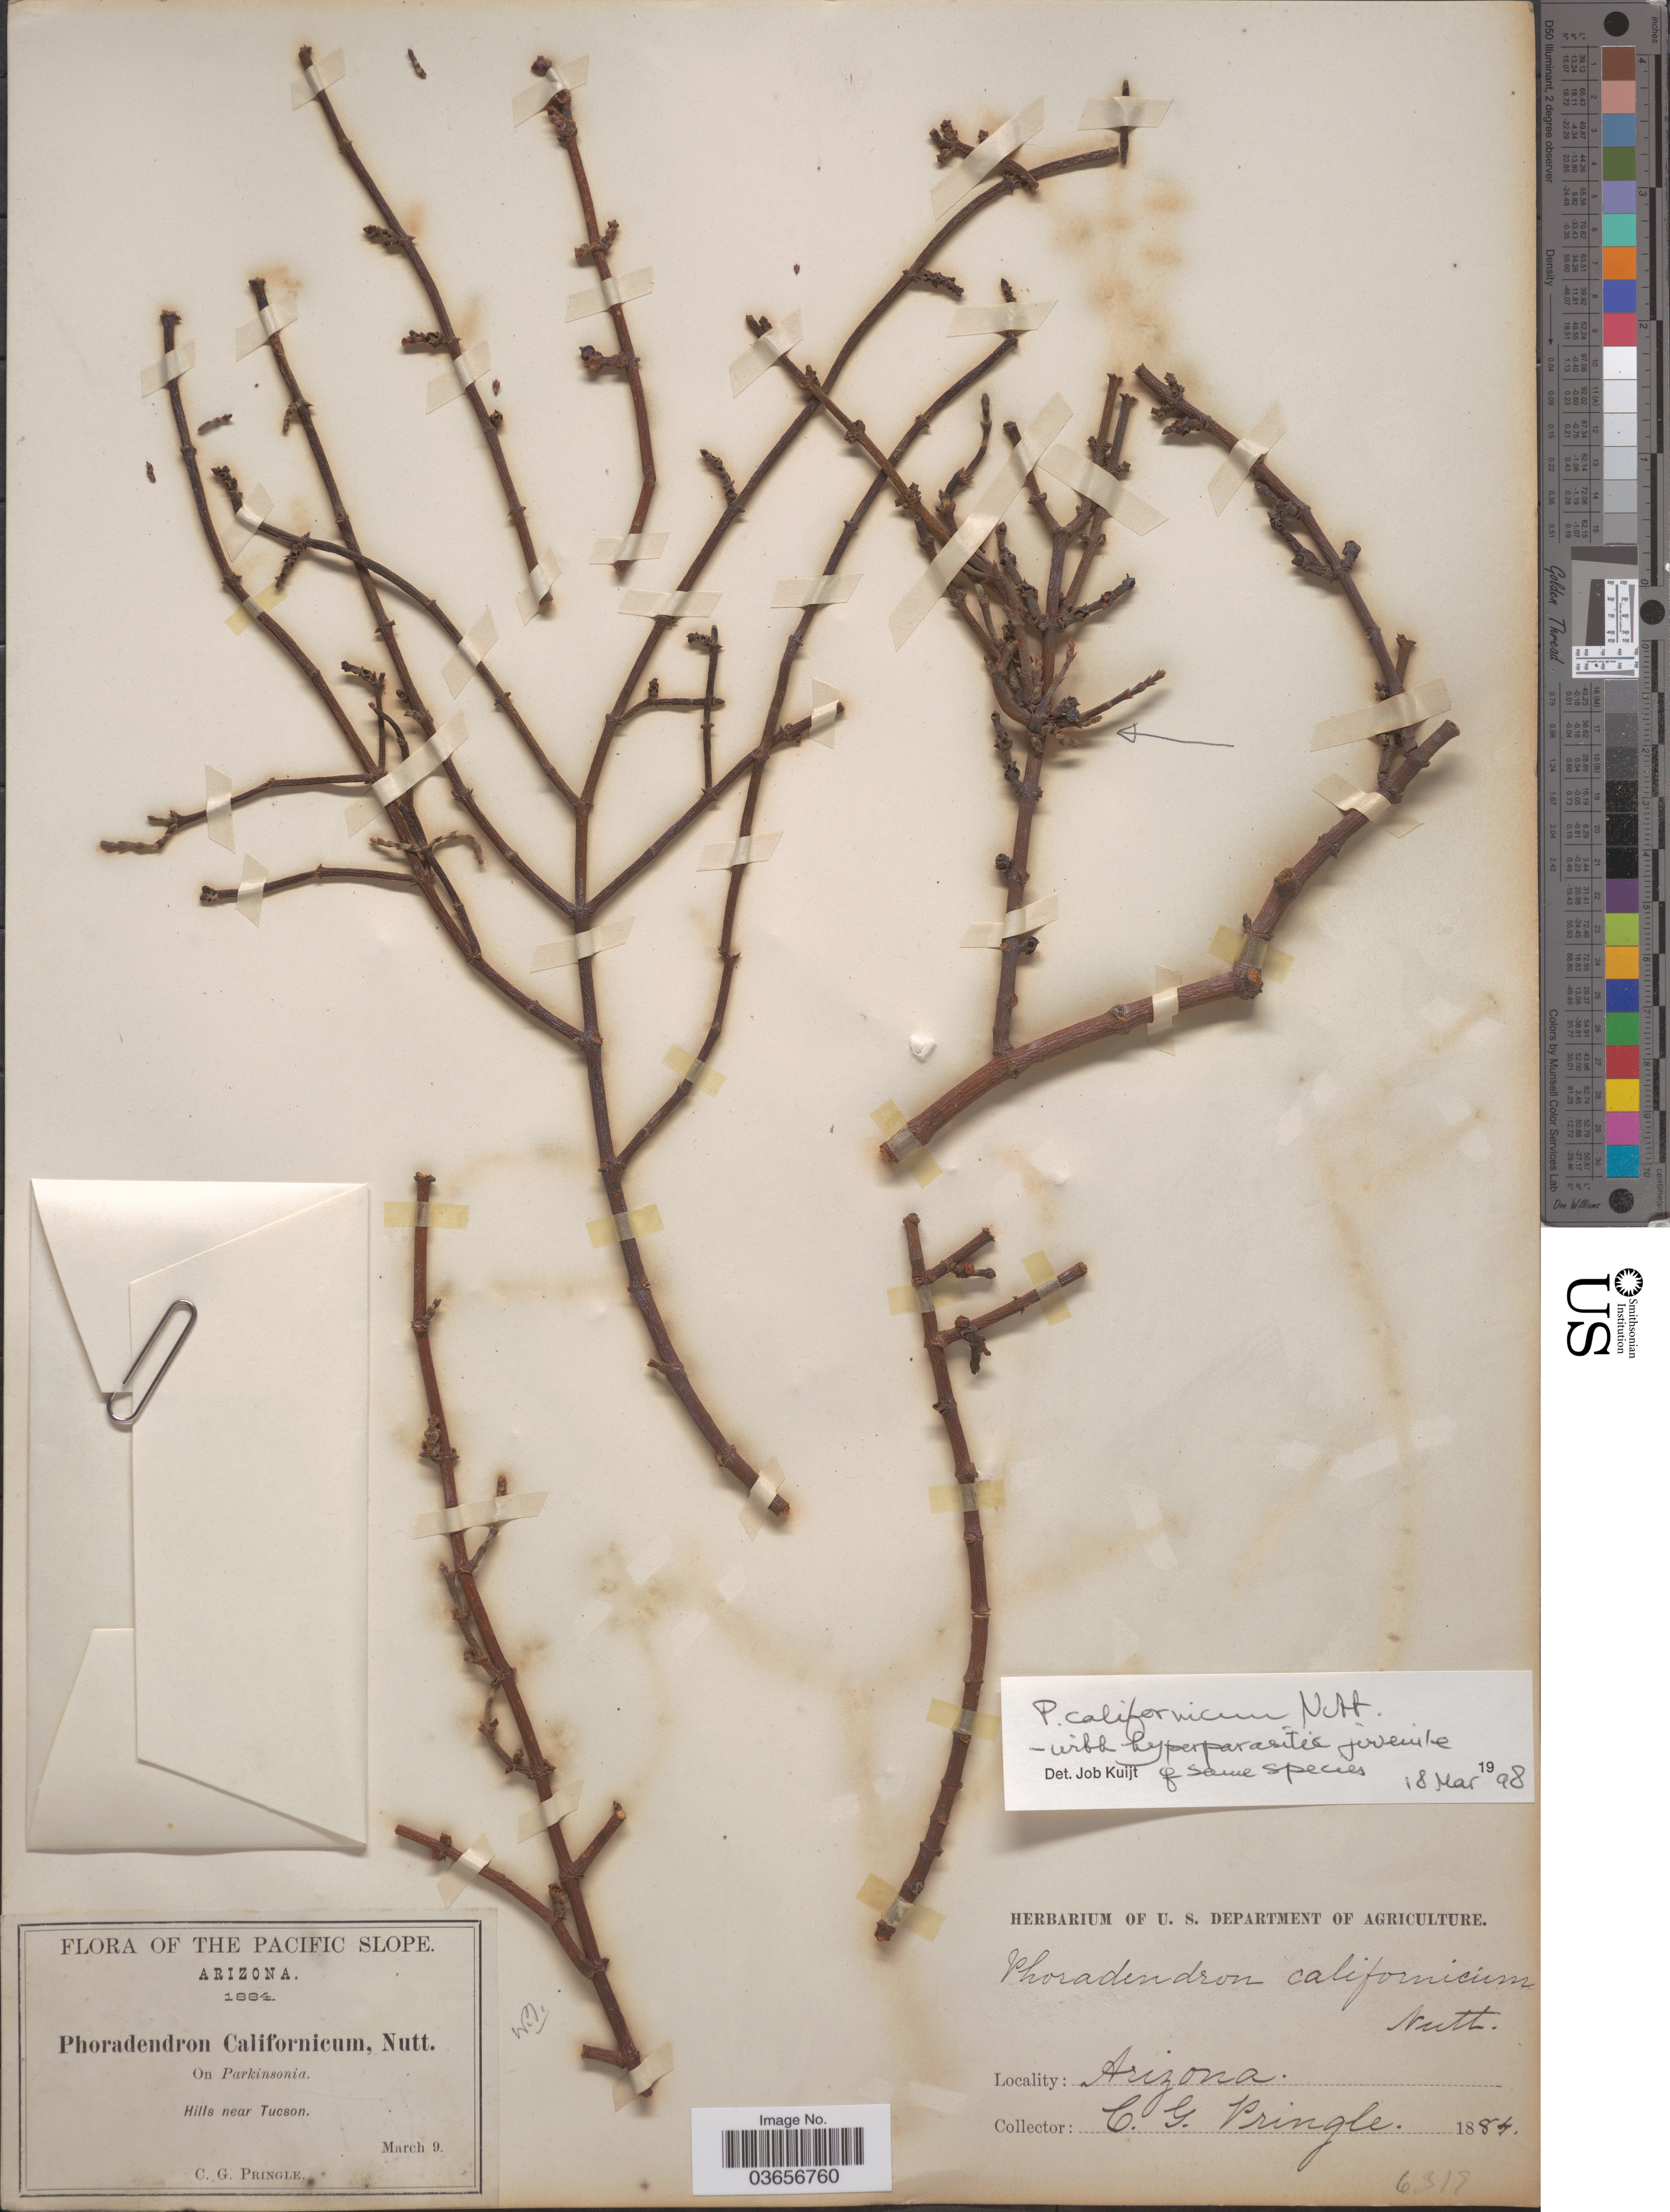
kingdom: Plantae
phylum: Tracheophyta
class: Magnoliopsida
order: Santalales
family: Viscaceae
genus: Phoradendron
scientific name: Phoradendron californicum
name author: Nutt.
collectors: C. G. Pringle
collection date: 1884-03-09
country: United States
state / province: Arizona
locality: Pacific Slope. Hills near Tucson.